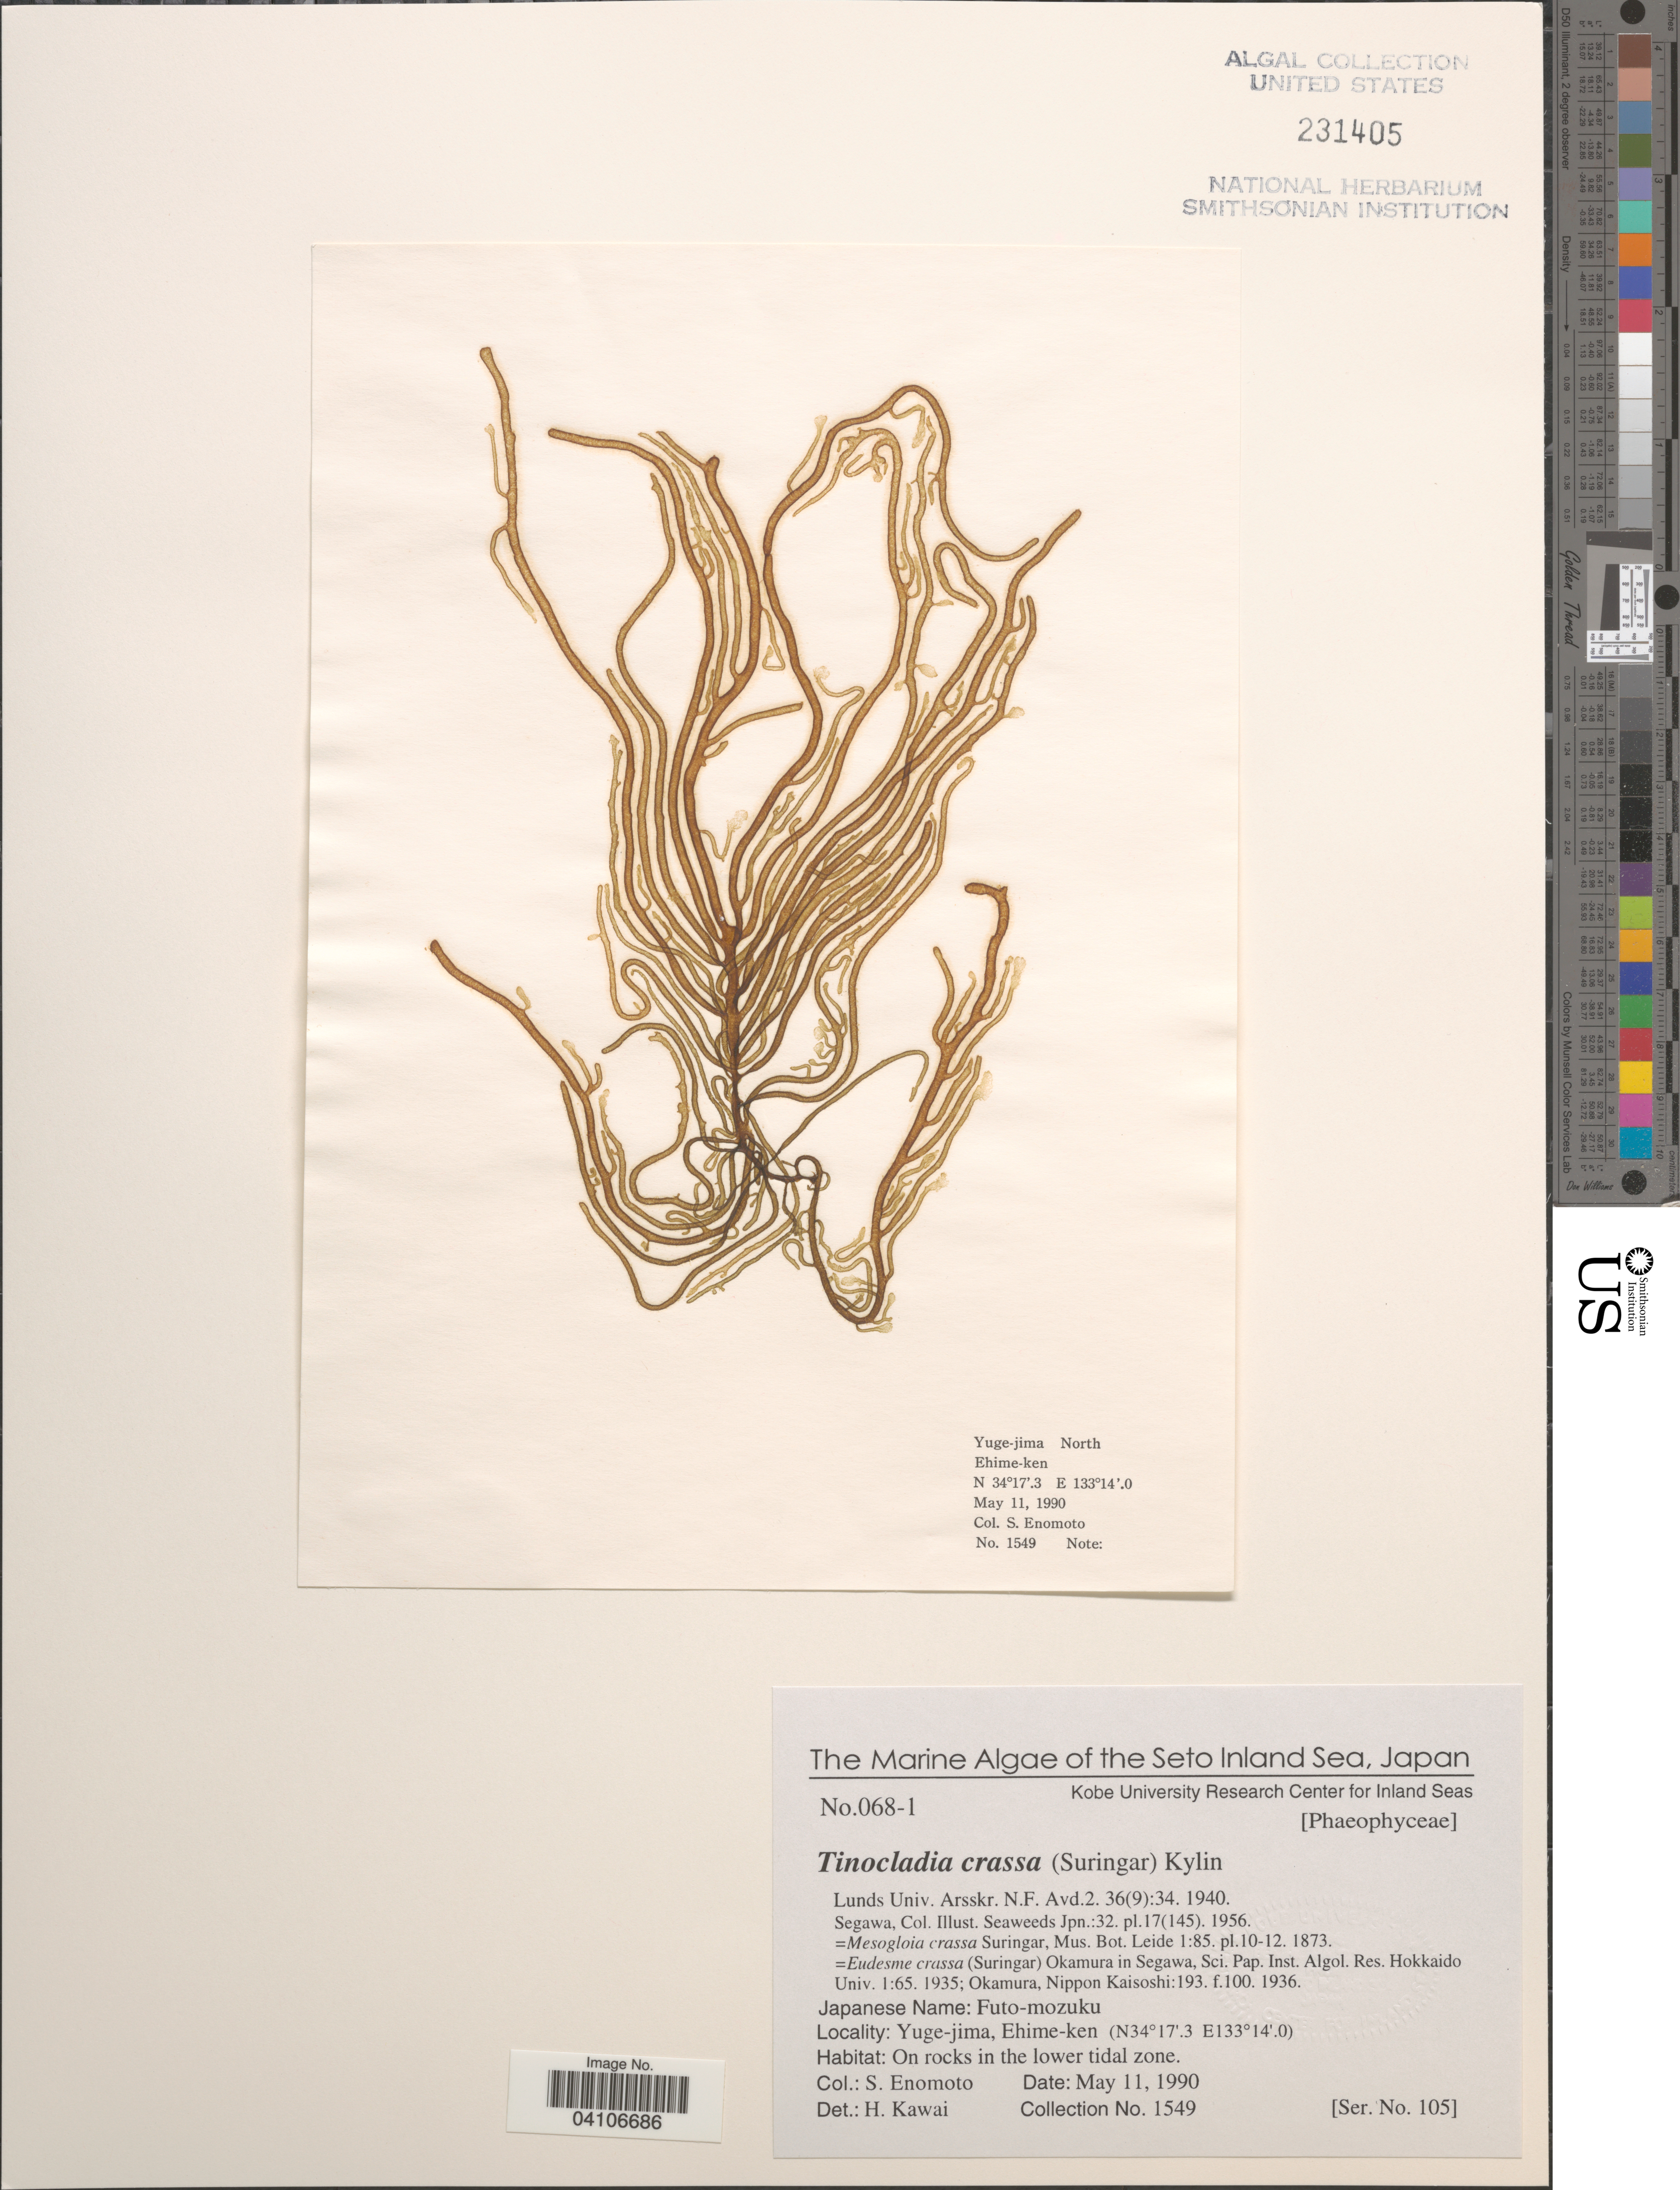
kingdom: Chromista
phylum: Ochrophyta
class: Phaeophyceae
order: Ectocarpales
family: Chordariaceae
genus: Tinocladia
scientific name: Tinocladia crassa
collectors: S. Enomoto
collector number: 1549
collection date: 1990-05-11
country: Japan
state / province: Ehime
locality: The Seto Inland Sea. Yuge-jima, Ehime-ken.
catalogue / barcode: US 231405